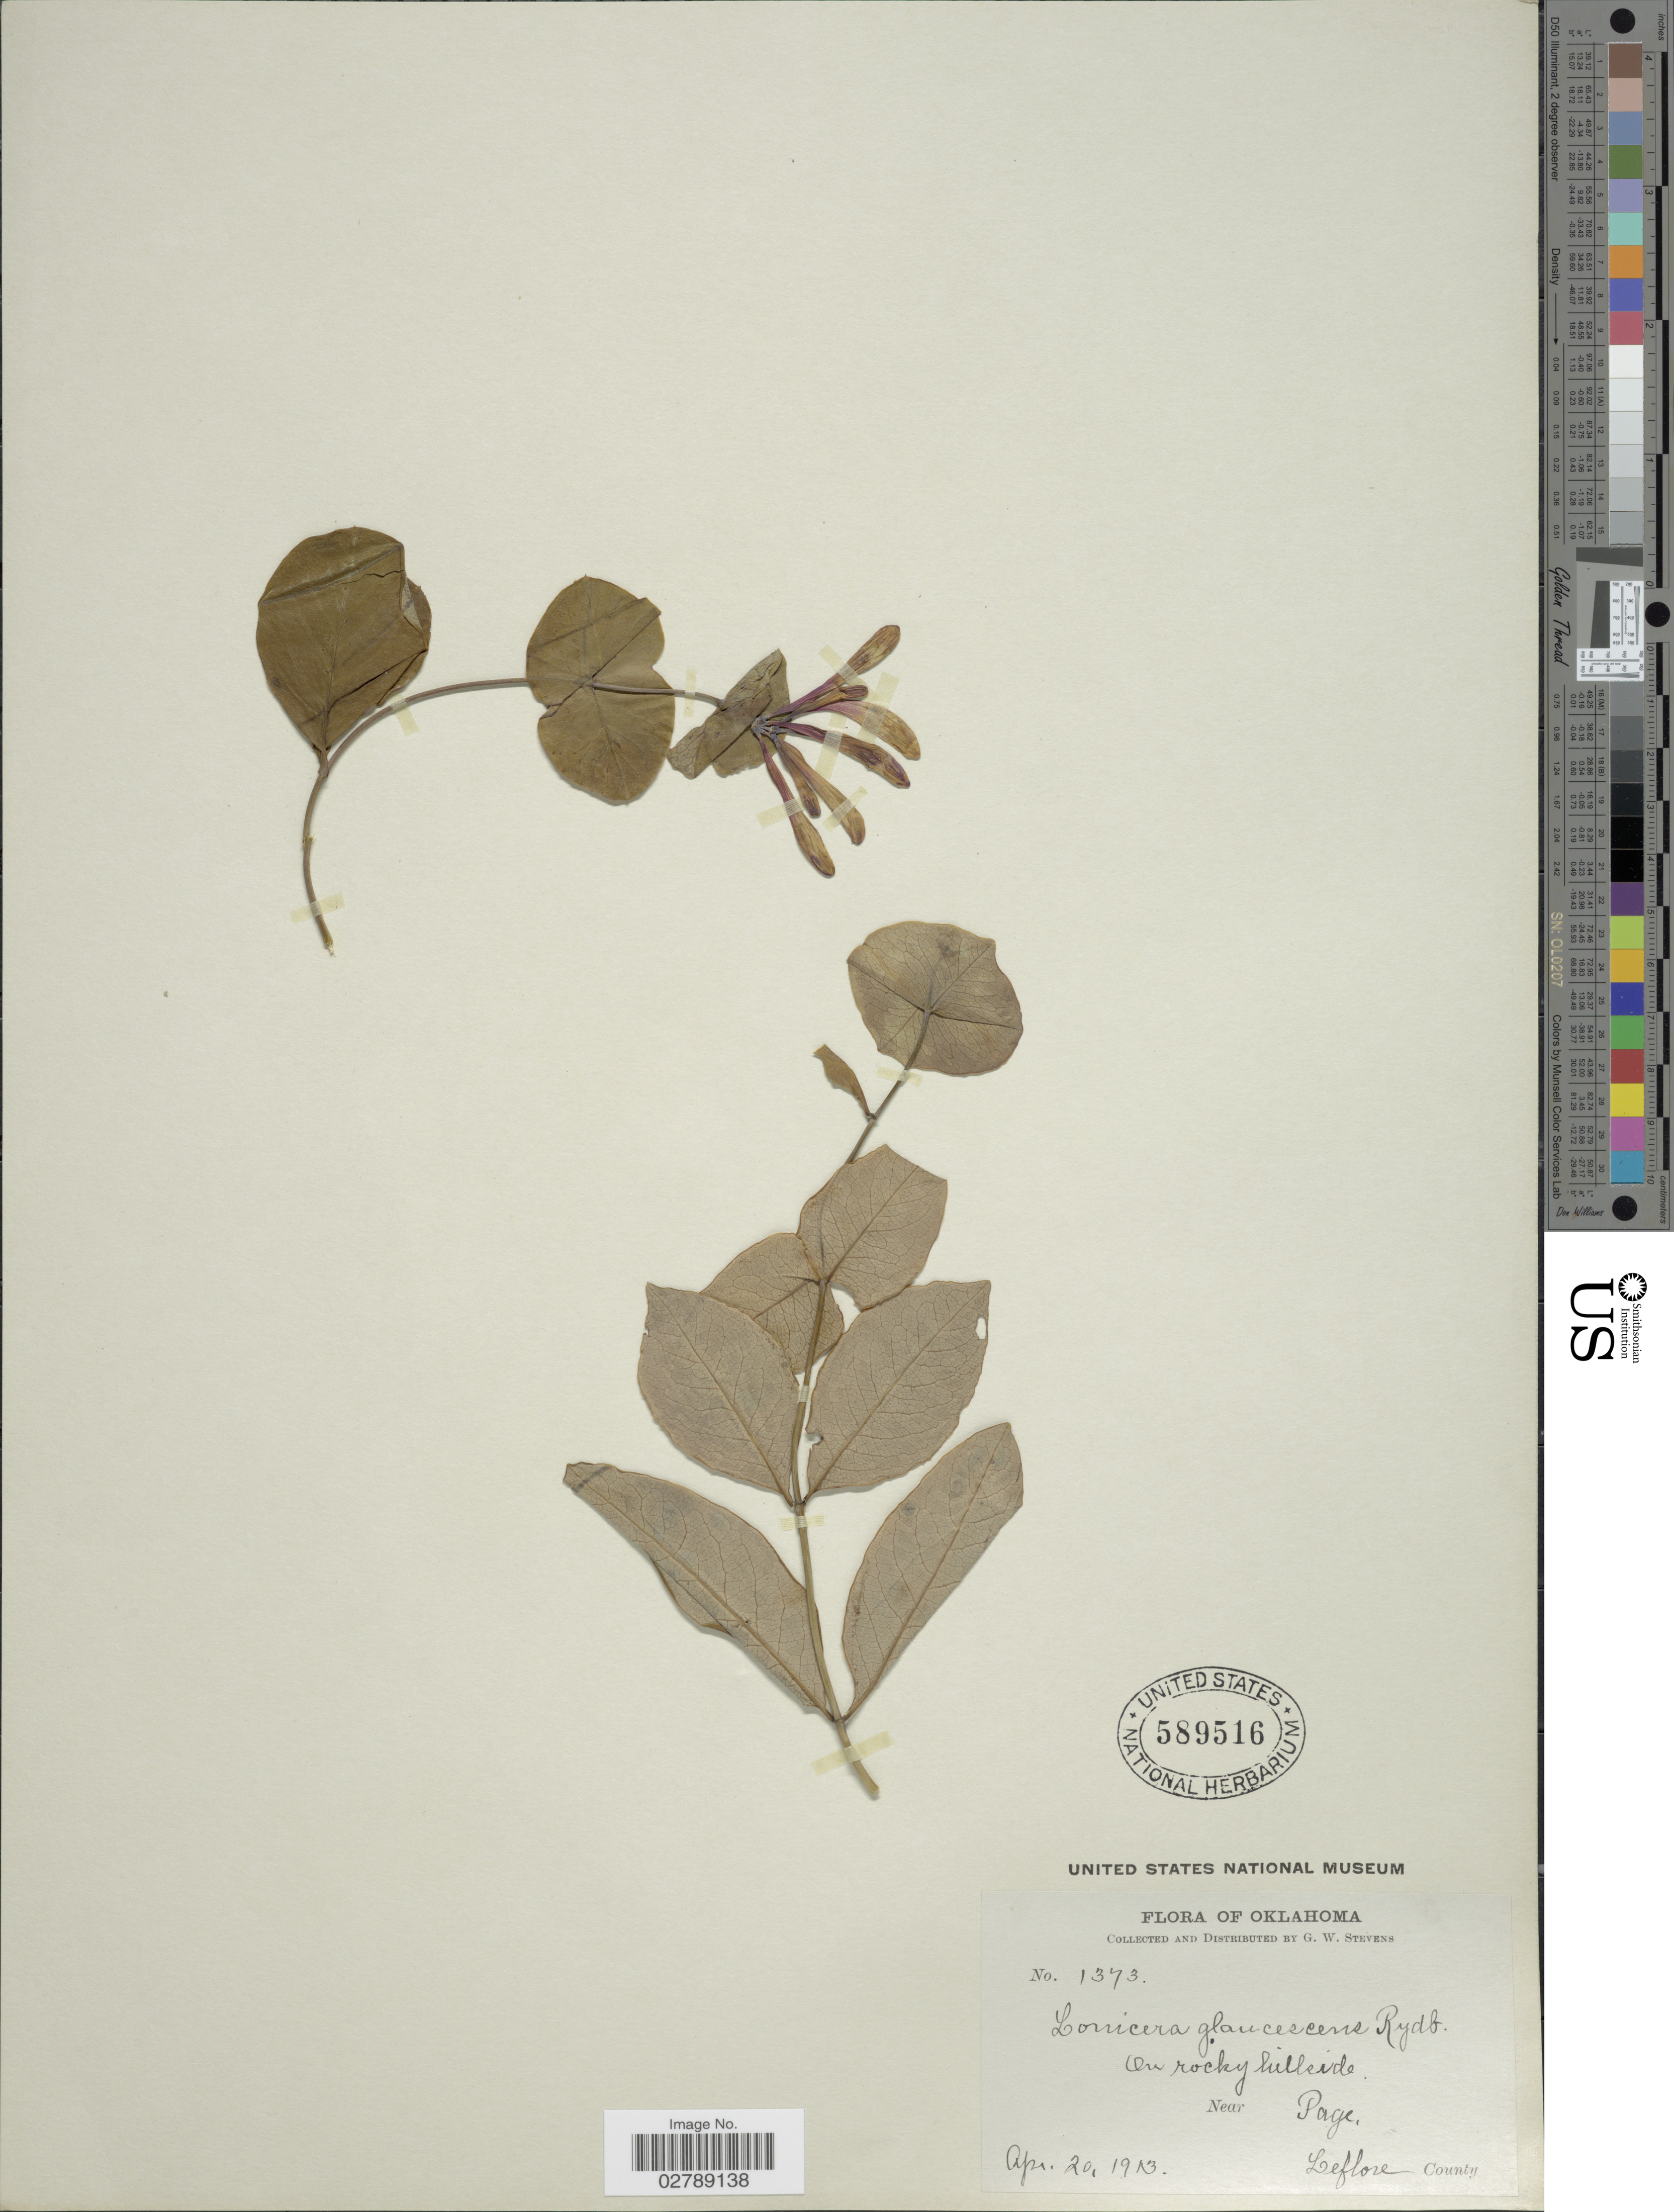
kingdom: Plantae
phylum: Tracheophyta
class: Magnoliopsida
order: Dipsacales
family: Caprifoliaceae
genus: Lonicera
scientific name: Lonicera dioica var. glaucescens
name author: (Rydb.) Butters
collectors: G. W. Stevens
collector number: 1373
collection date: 1913-04-20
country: United States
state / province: Oklahoma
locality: Near Page, Leflore County.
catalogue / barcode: US 589516